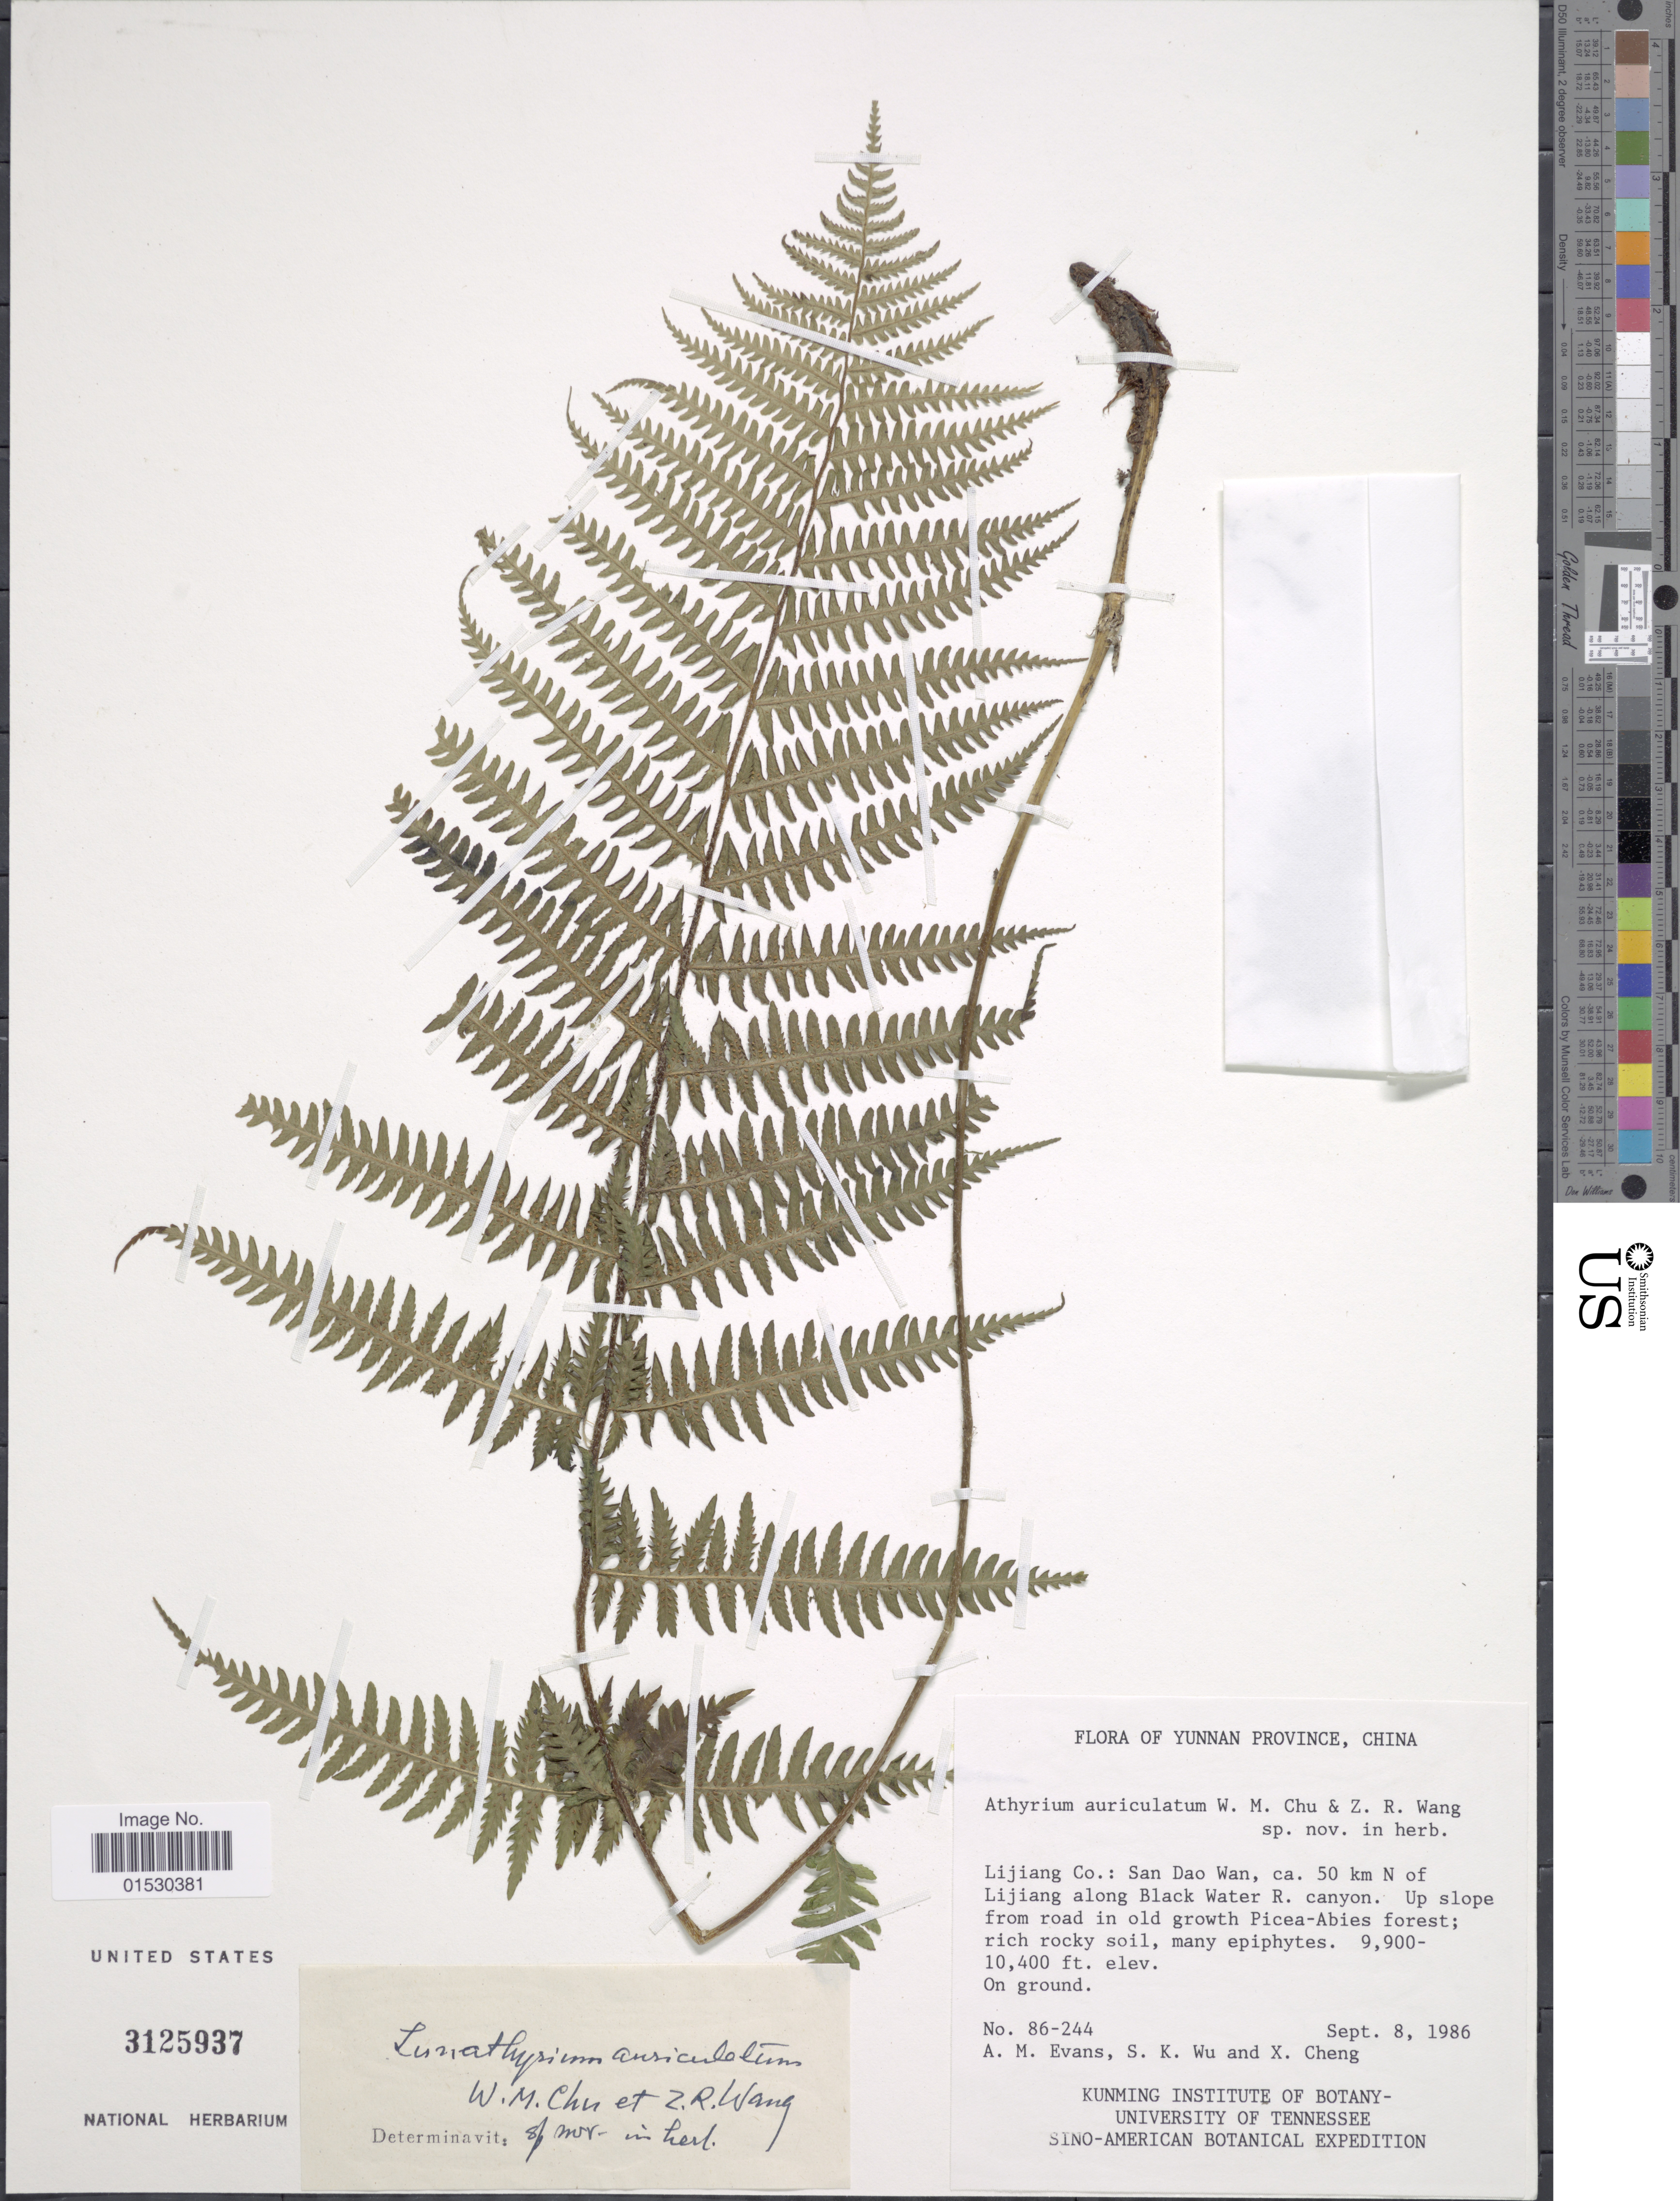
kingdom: Plantae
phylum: Tracheophyta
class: Polypodiopsida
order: Polypodiales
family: Athyriaceae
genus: Athyrium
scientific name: Athyrium auriculatum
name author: W.M. Chu & Z.R. Wang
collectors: A. M. Evans, S. K. Wu & X. Cheng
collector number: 86-244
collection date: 1986-09-08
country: China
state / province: Yunnan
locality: Lijiang Co.: San Dao Wan, ca. 50 km N of Lijiang along Black Water R. Canyon.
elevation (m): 3018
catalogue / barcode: US 3125937